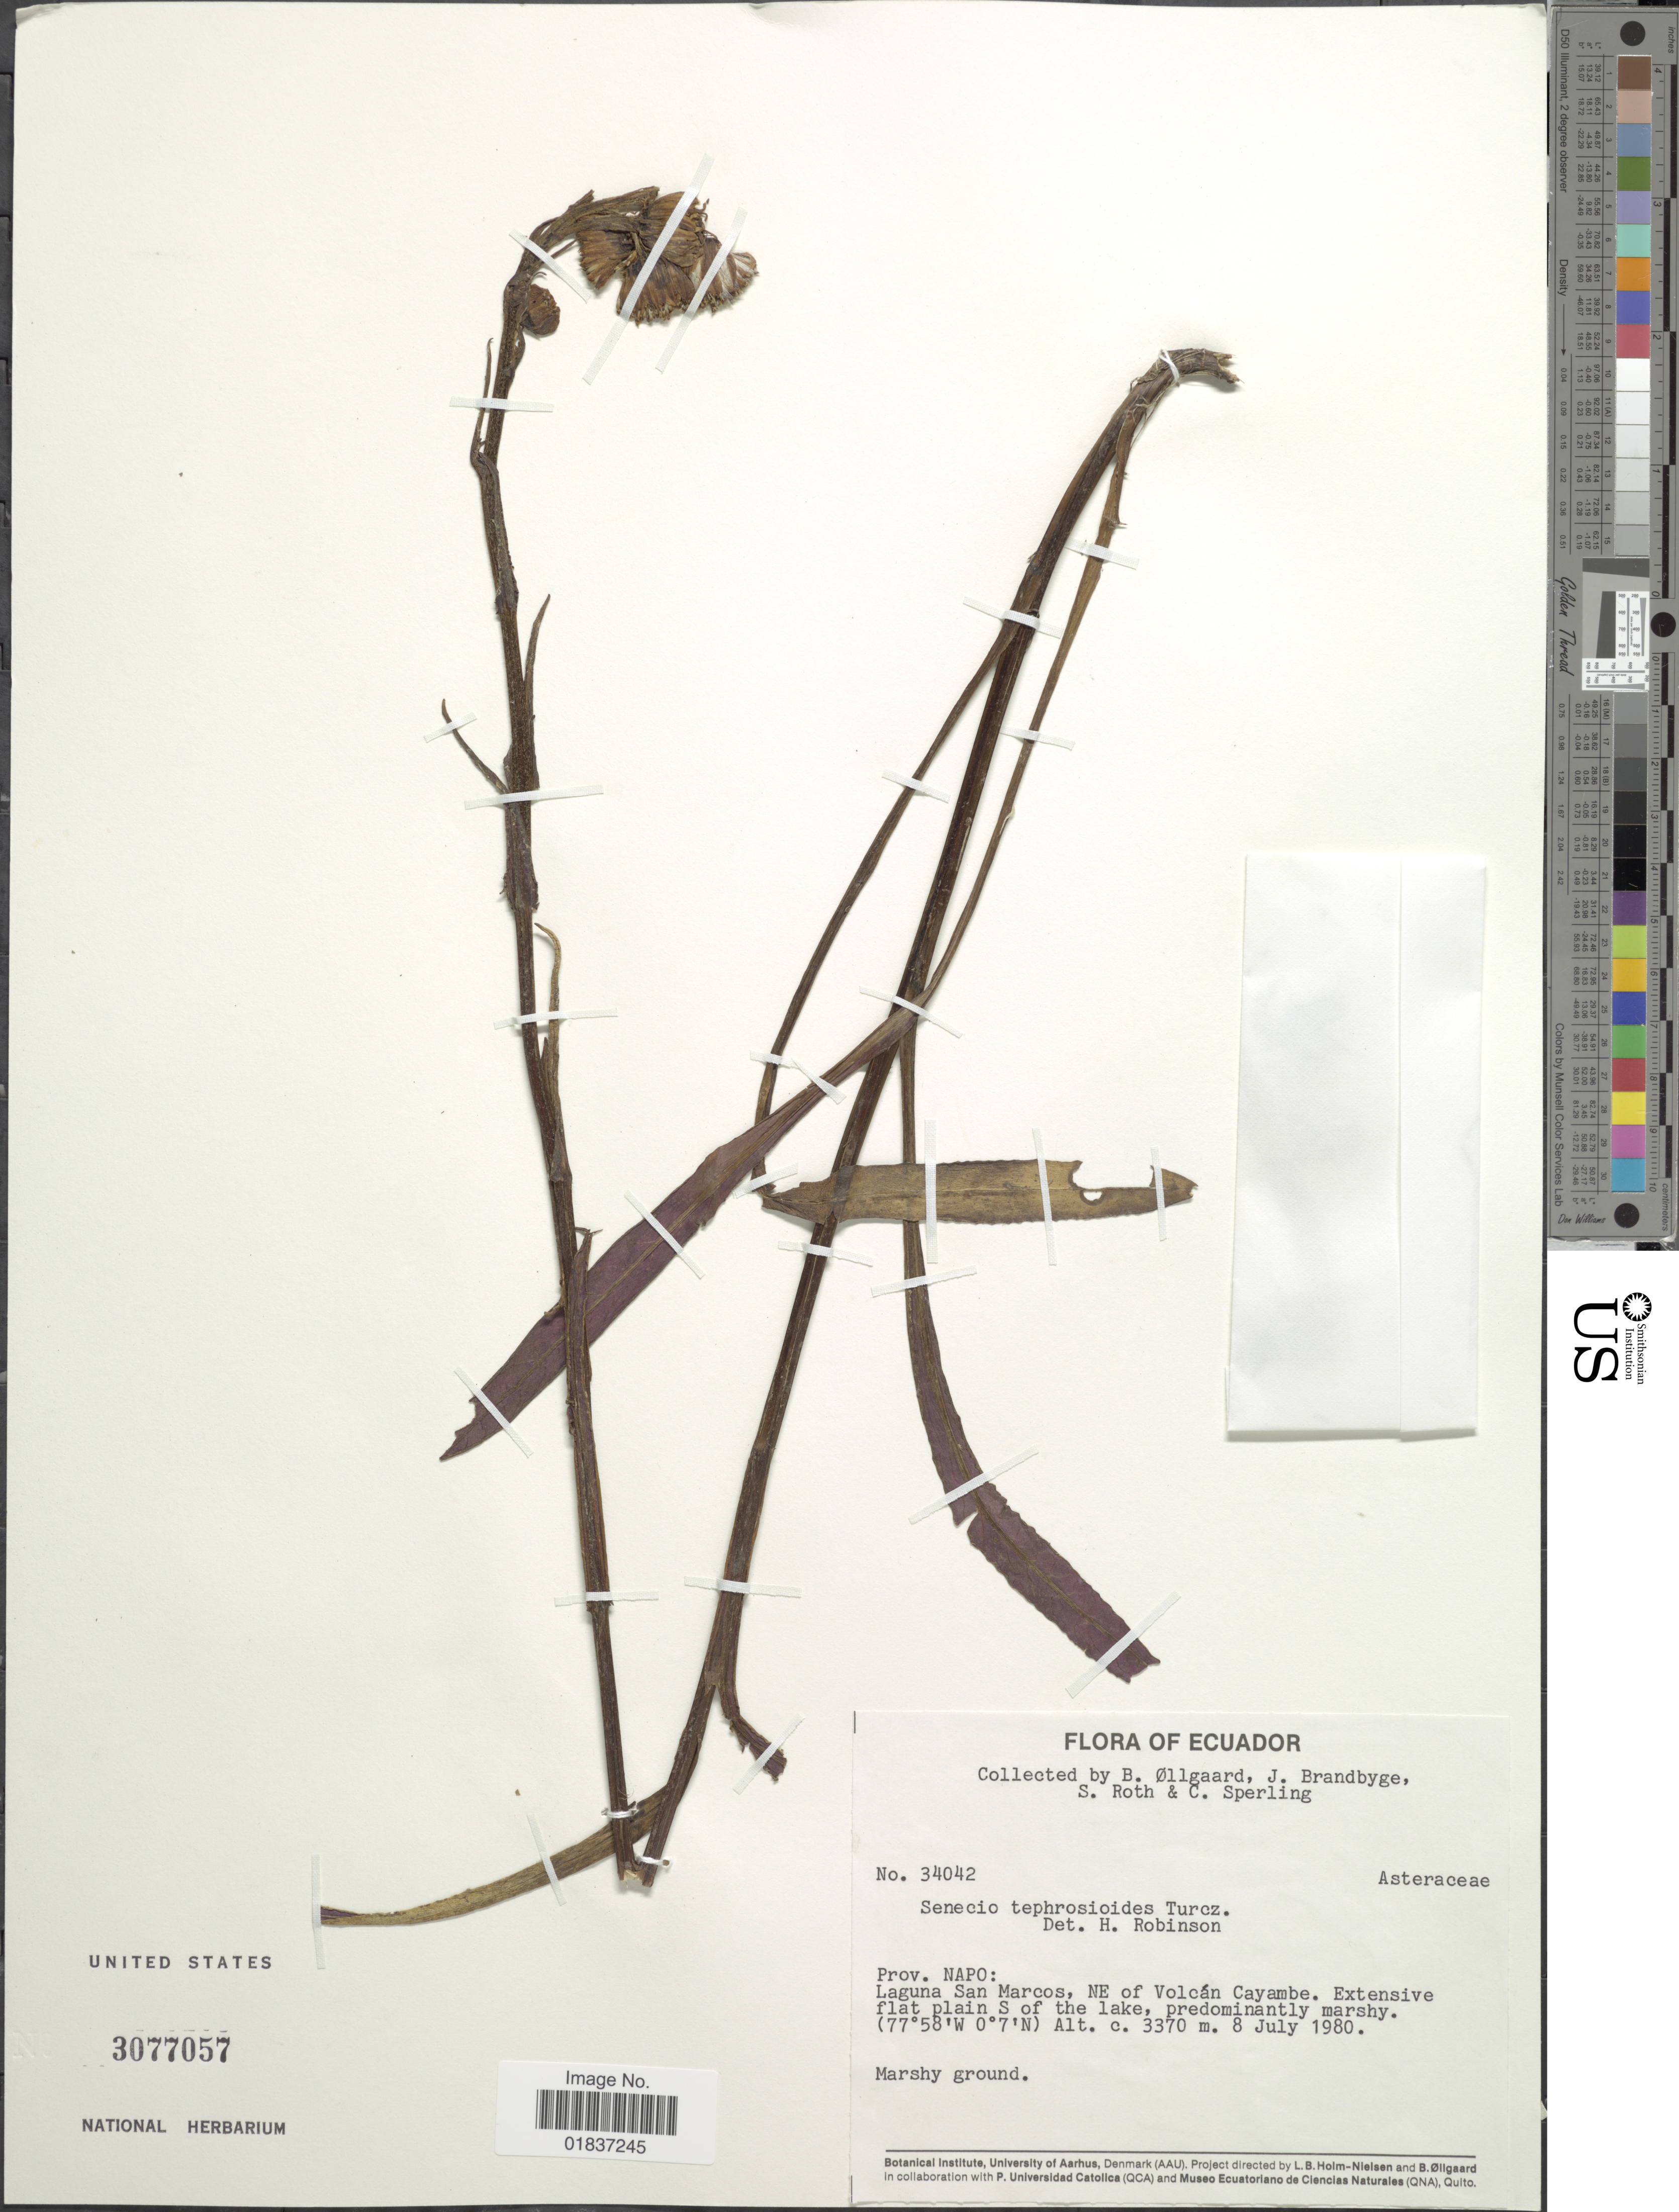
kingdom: Plantae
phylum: Tracheophyta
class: Magnoliopsida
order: Asterales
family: Asteraceae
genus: Senecio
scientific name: Senecio tephrosioides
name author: Turcz.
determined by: Salomon, Luciana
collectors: B. Øllgaard, J. Brandbyge, S. Roth & C. Sperling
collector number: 34042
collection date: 1980-07-08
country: Ecuador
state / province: Napo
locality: Prov. Napo: Laguna San Marcos, NE of Volcan Cayambe. Extensive flat plain S of the lake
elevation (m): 3370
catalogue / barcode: US 3077057